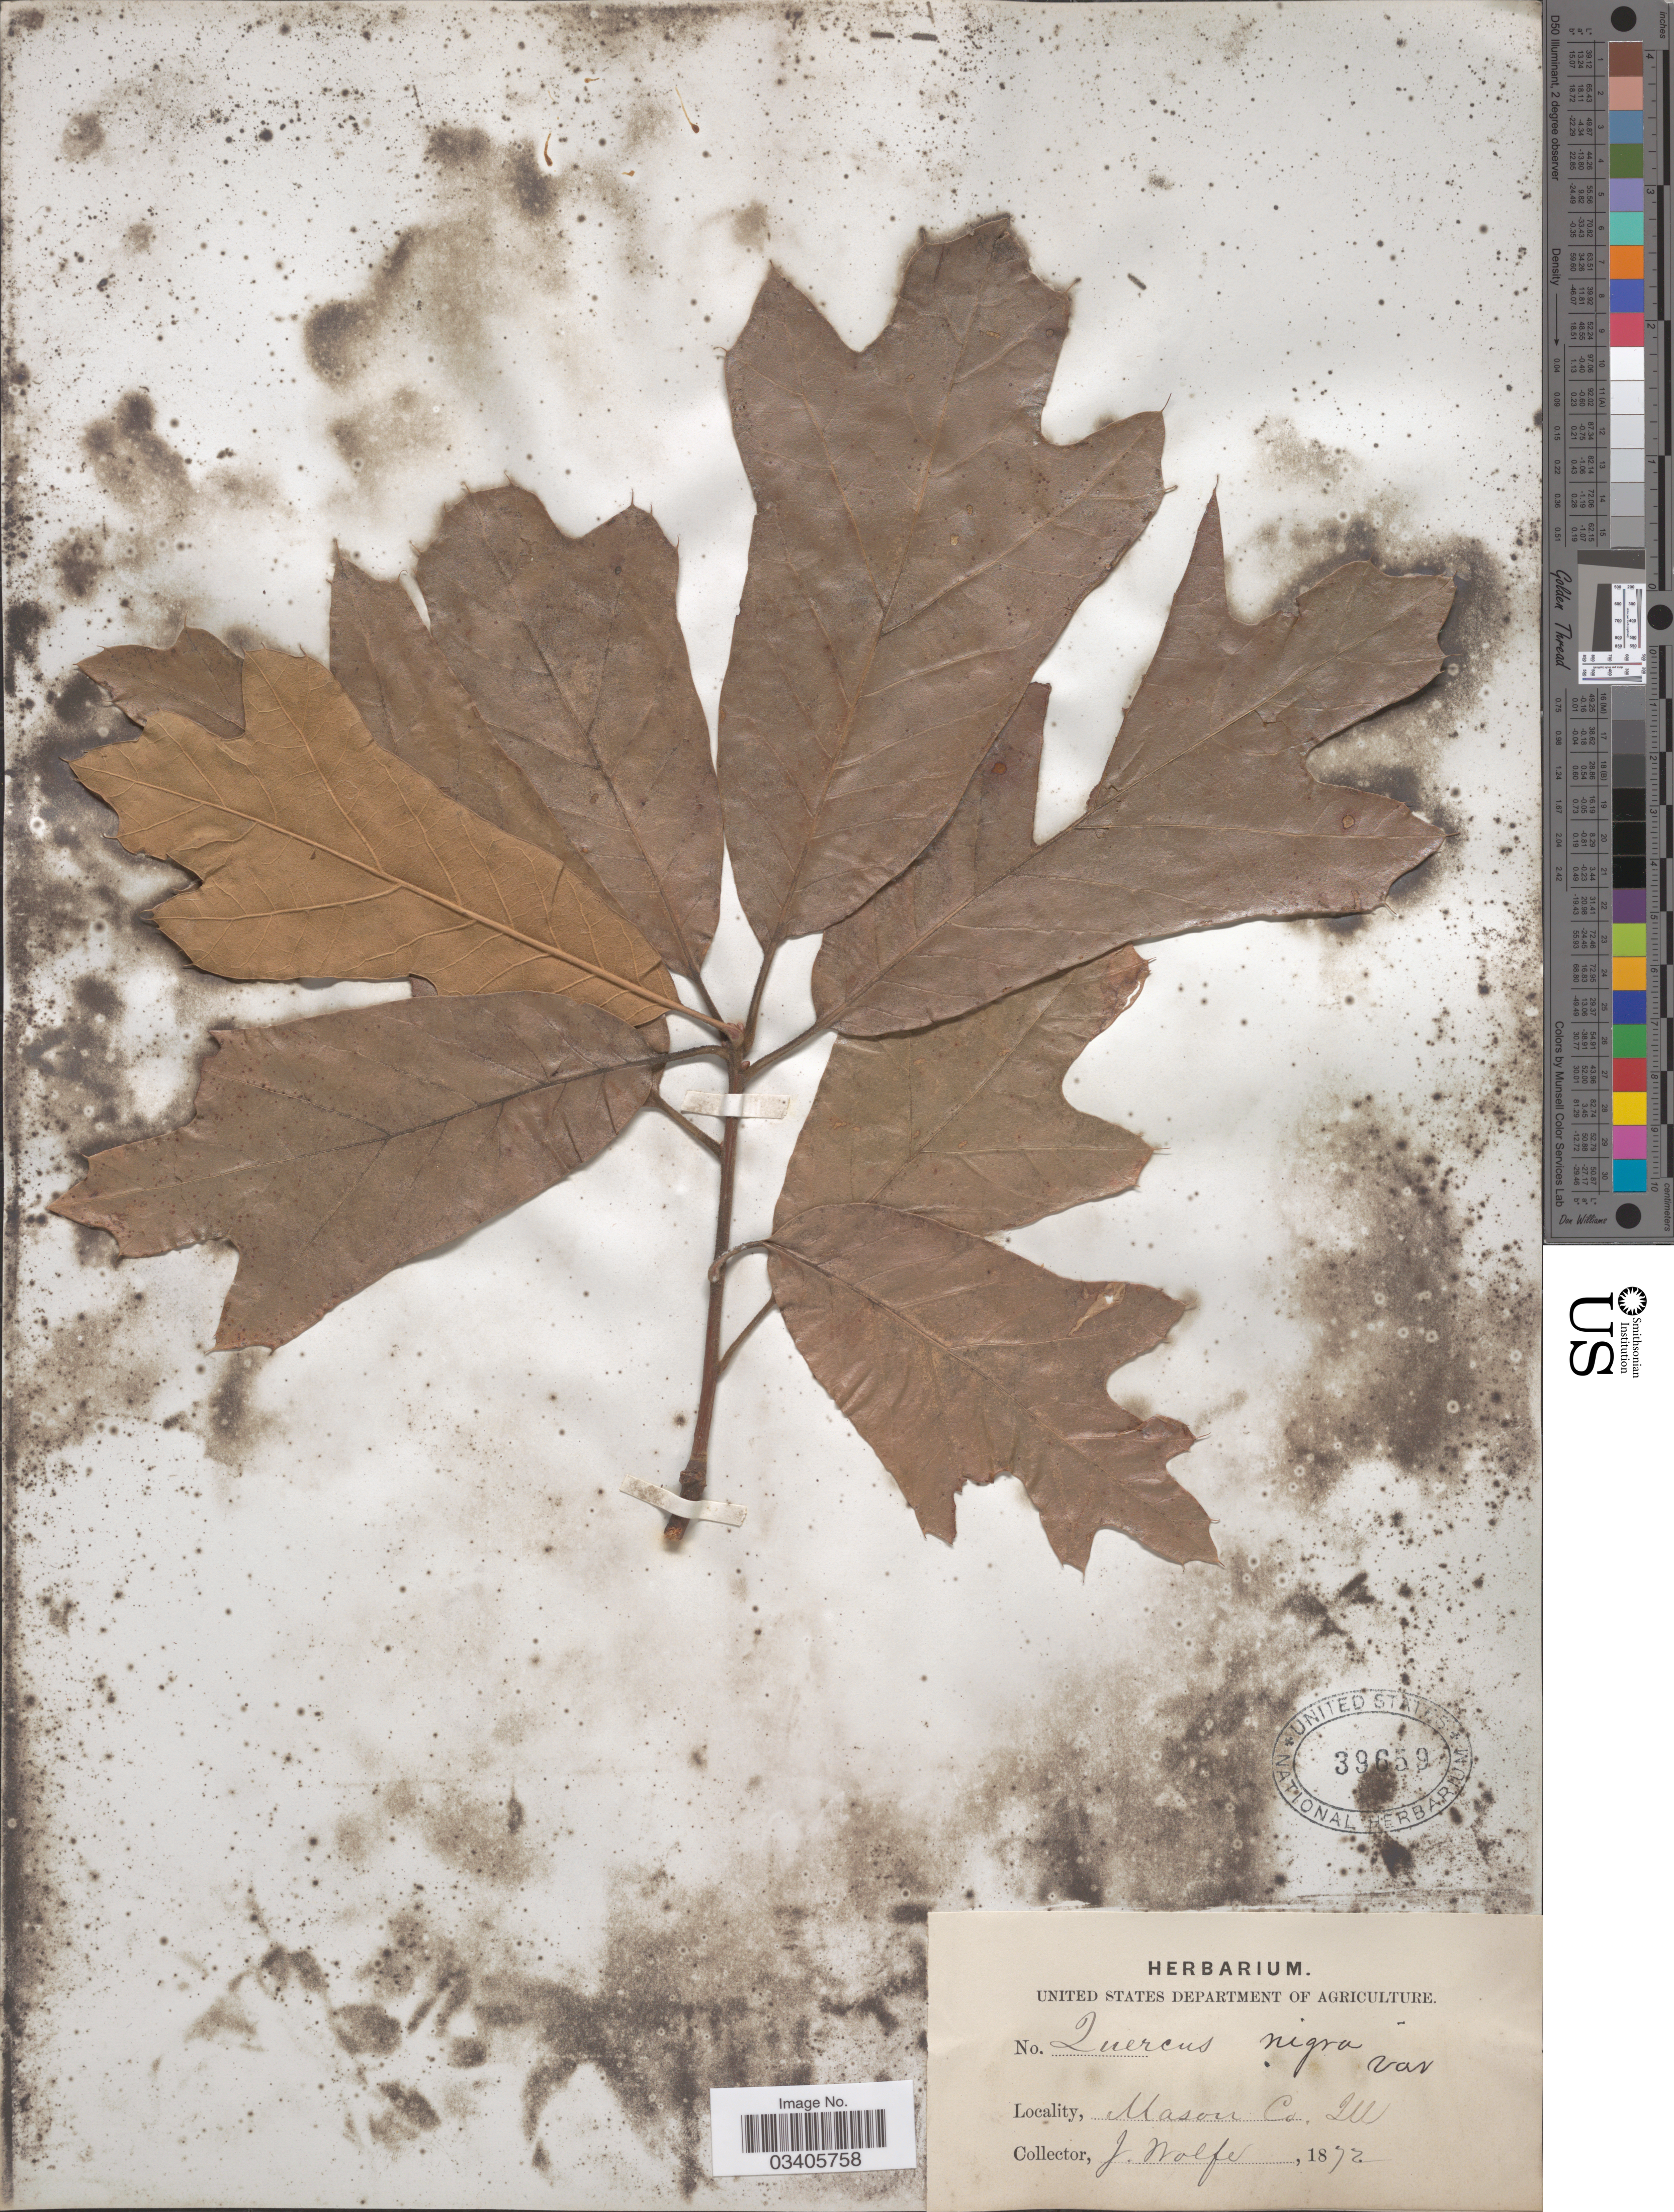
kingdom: Plantae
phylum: Tracheophyta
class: Magnoliopsida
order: Fagales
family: Fagaceae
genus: Quercus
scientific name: Quercus imbricaria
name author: Michx.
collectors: J. Wolfe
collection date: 1872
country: United States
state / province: Illinois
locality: Mason Co.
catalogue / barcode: US 39659